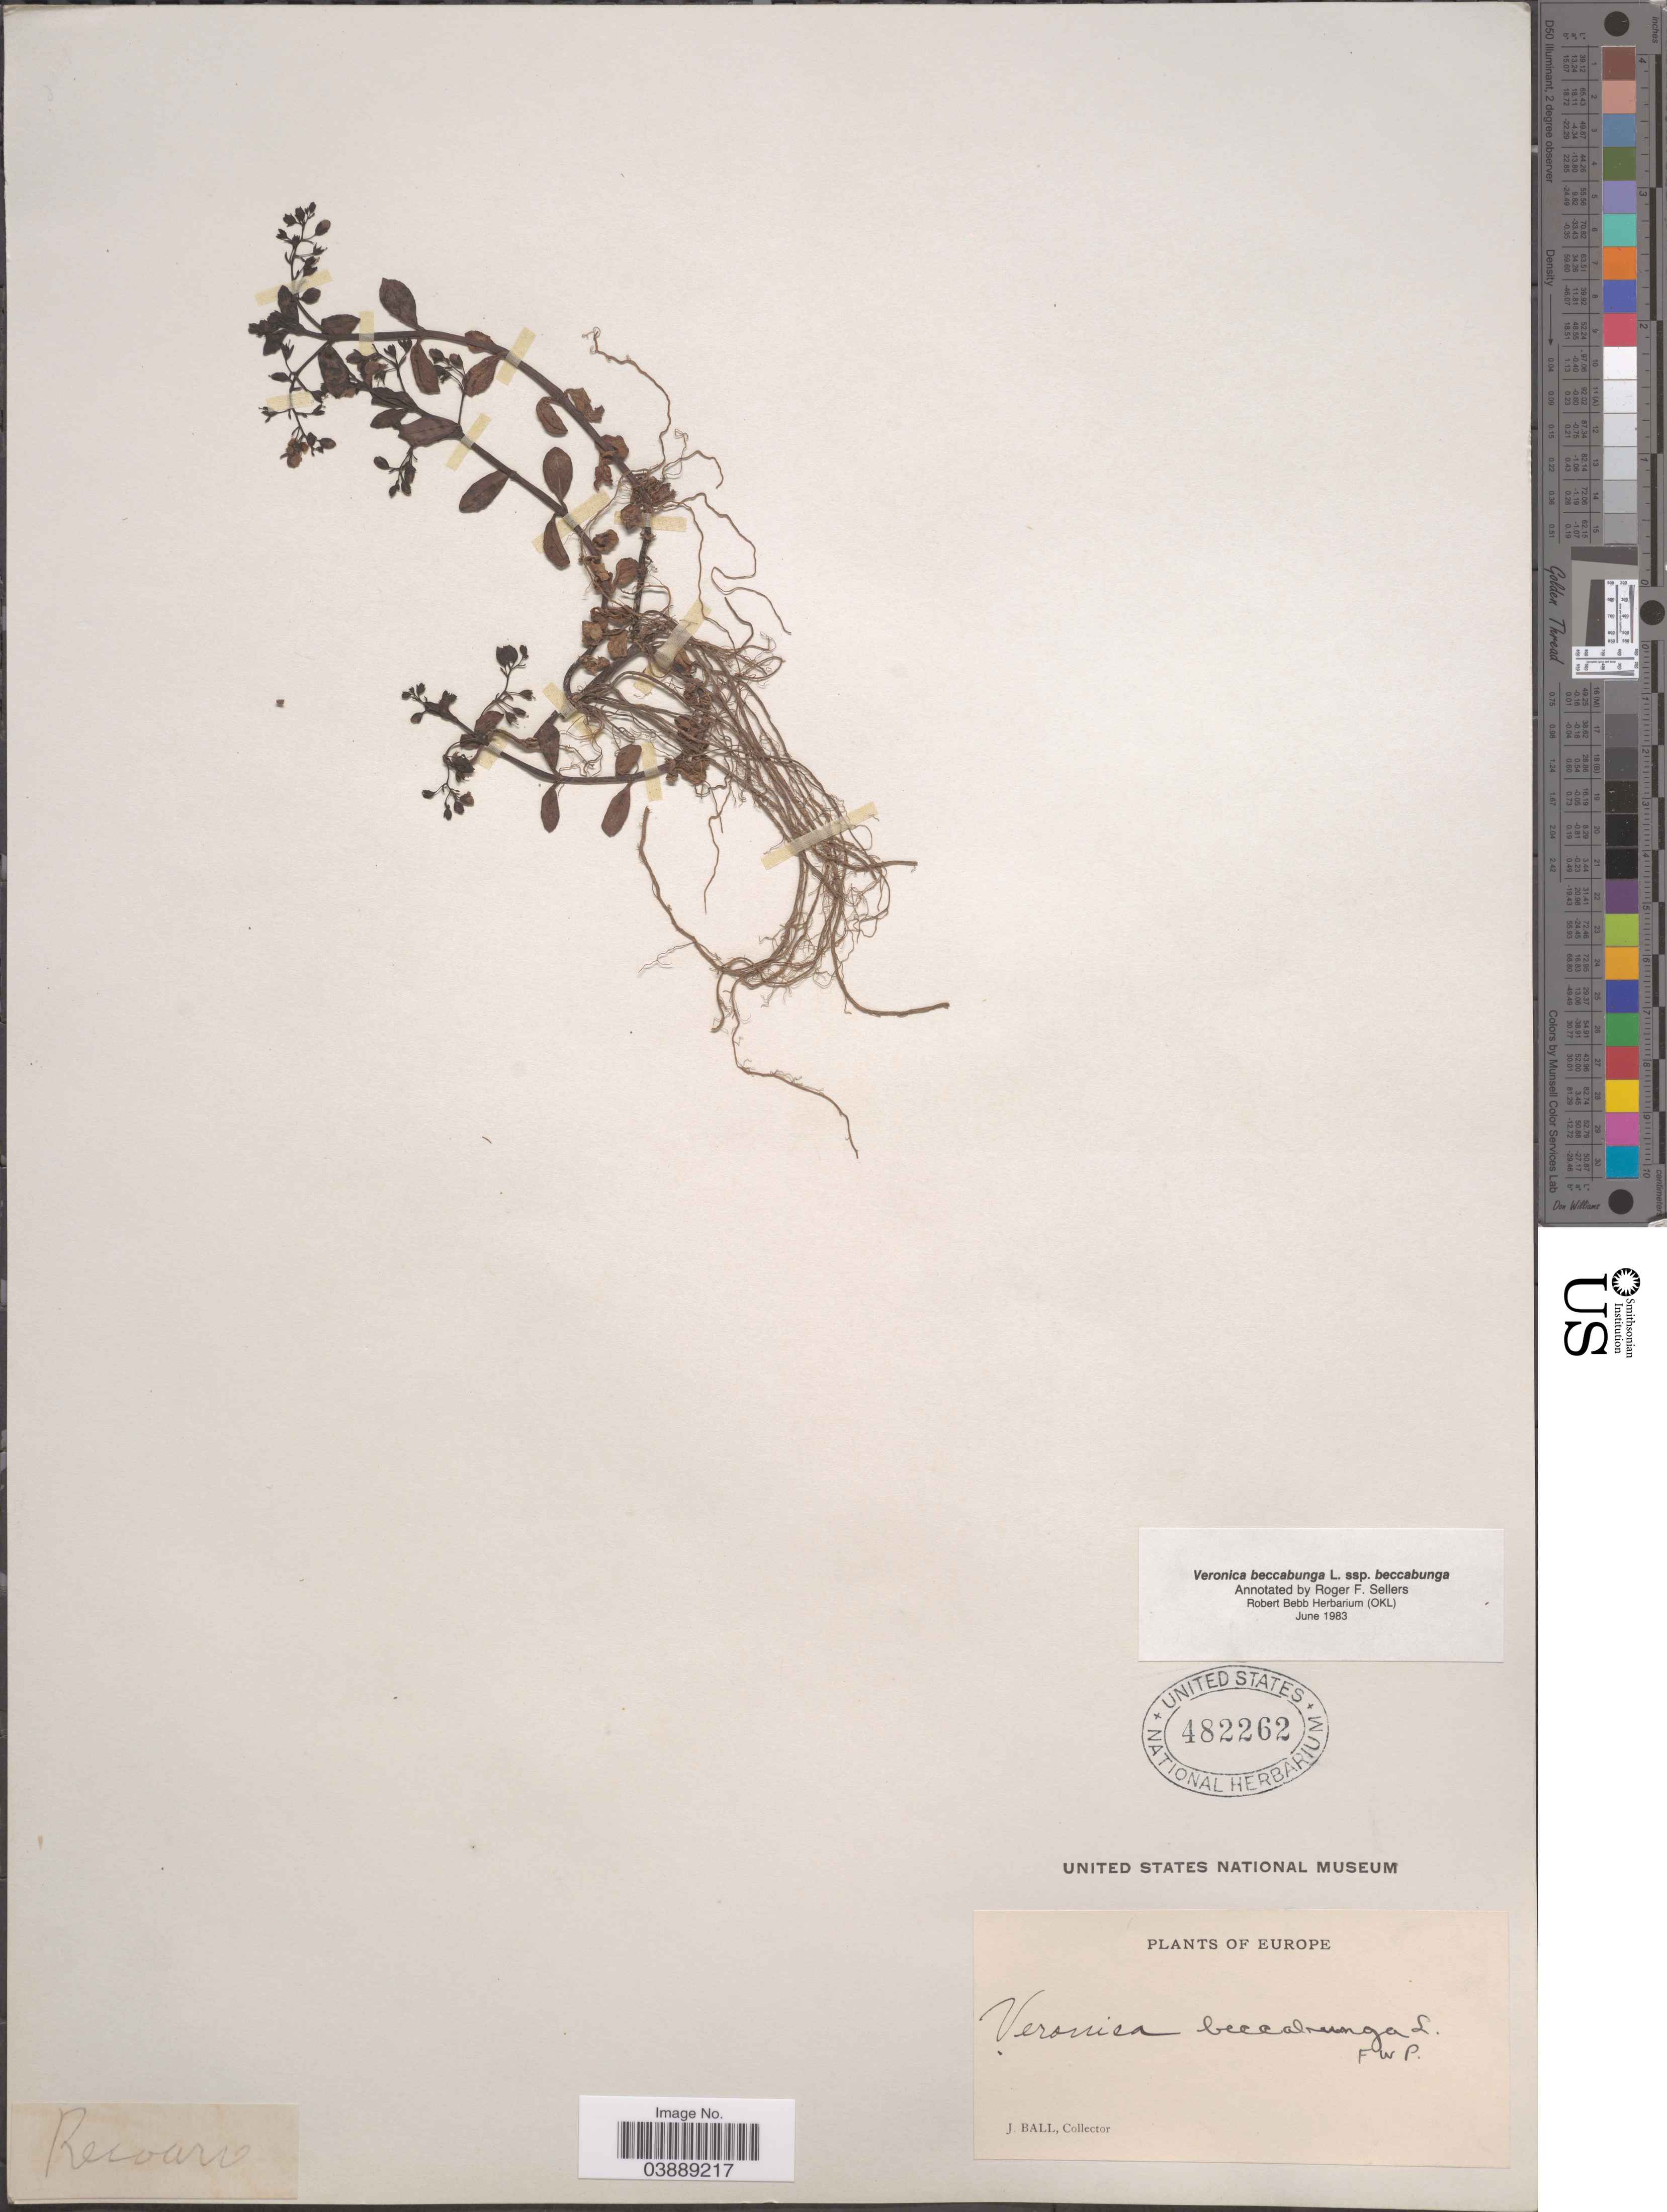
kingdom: Plantae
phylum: Tracheophyta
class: Magnoliopsida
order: Lamiales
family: Plantaginaceae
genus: Veronica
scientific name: Veronica beccabunga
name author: L.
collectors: J. Ball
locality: Europe.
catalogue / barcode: US 482262